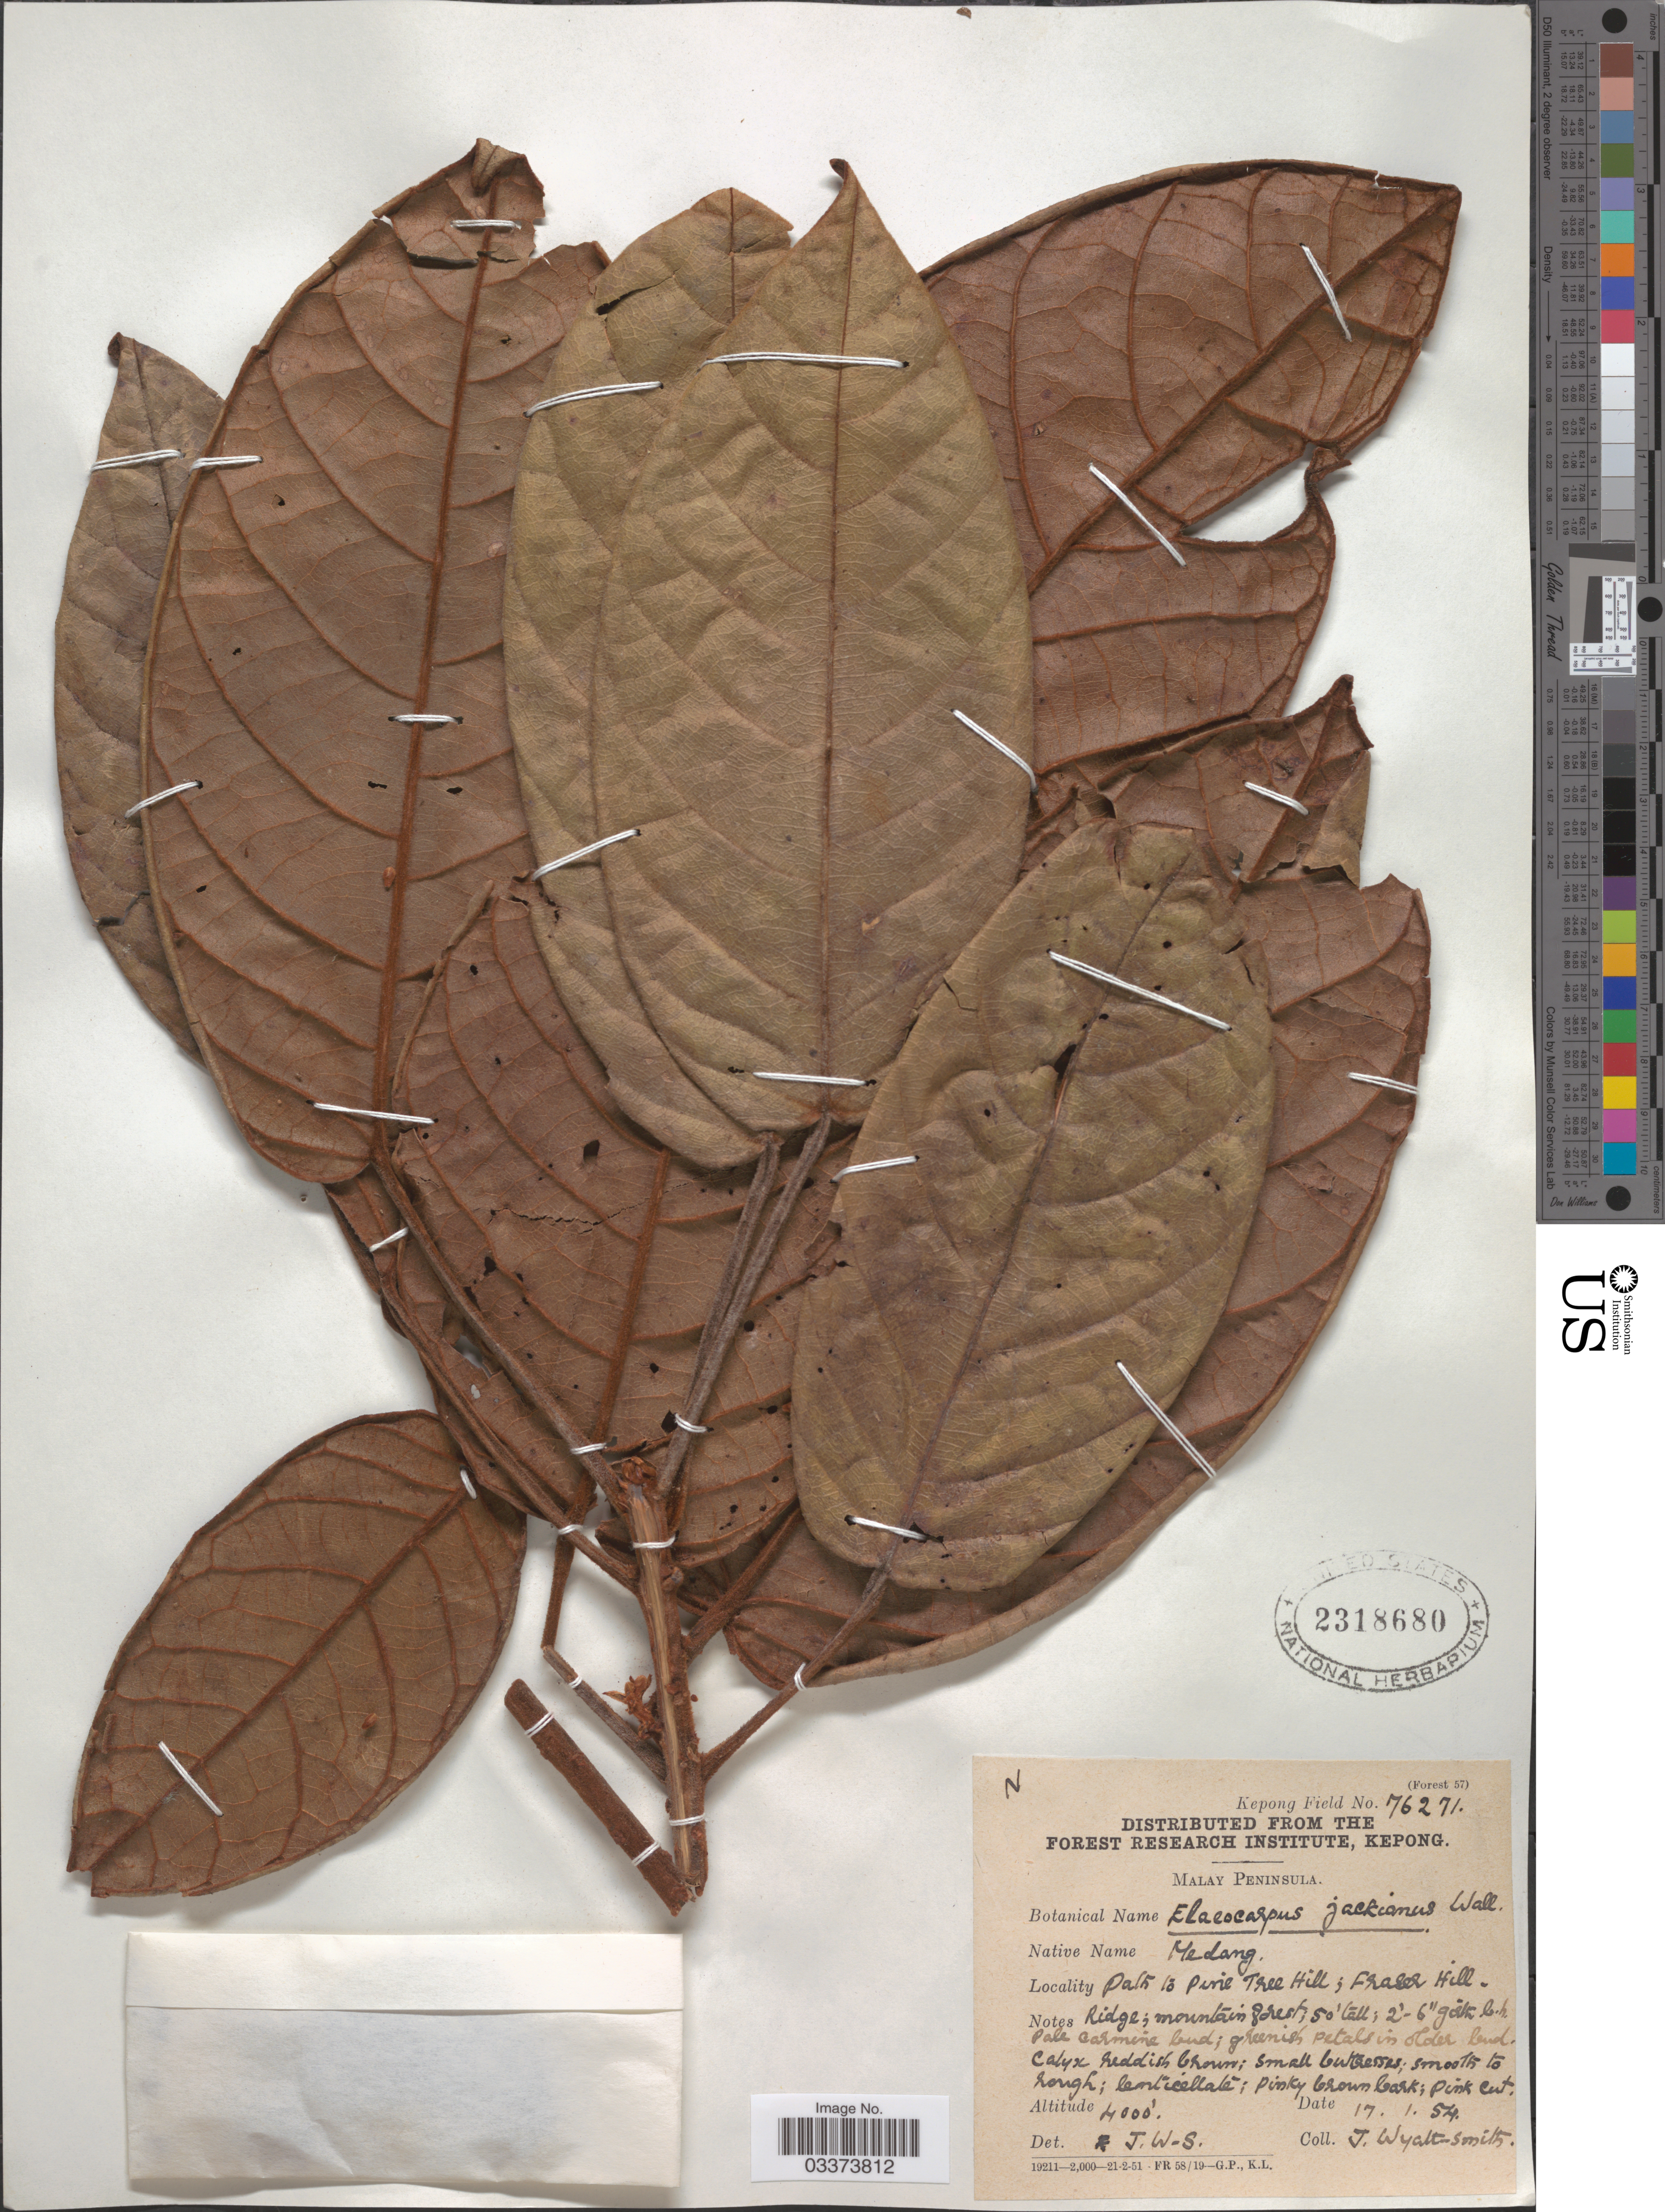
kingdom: Plantae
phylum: Tracheophyta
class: Magnoliopsida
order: Oxalidales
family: Elaeocarpaceae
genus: Elaeocarpus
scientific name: Elaeocarpus jackianus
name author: Wall. ex King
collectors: J. Wyatt-Smith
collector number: Kepong Field 76271?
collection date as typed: Transcribed d/m/y: 17/1/54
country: Malaysia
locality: Malay Peninsula, Path to Pine Tree Hill; Fraser Hill.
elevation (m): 1219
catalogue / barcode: US 2318680